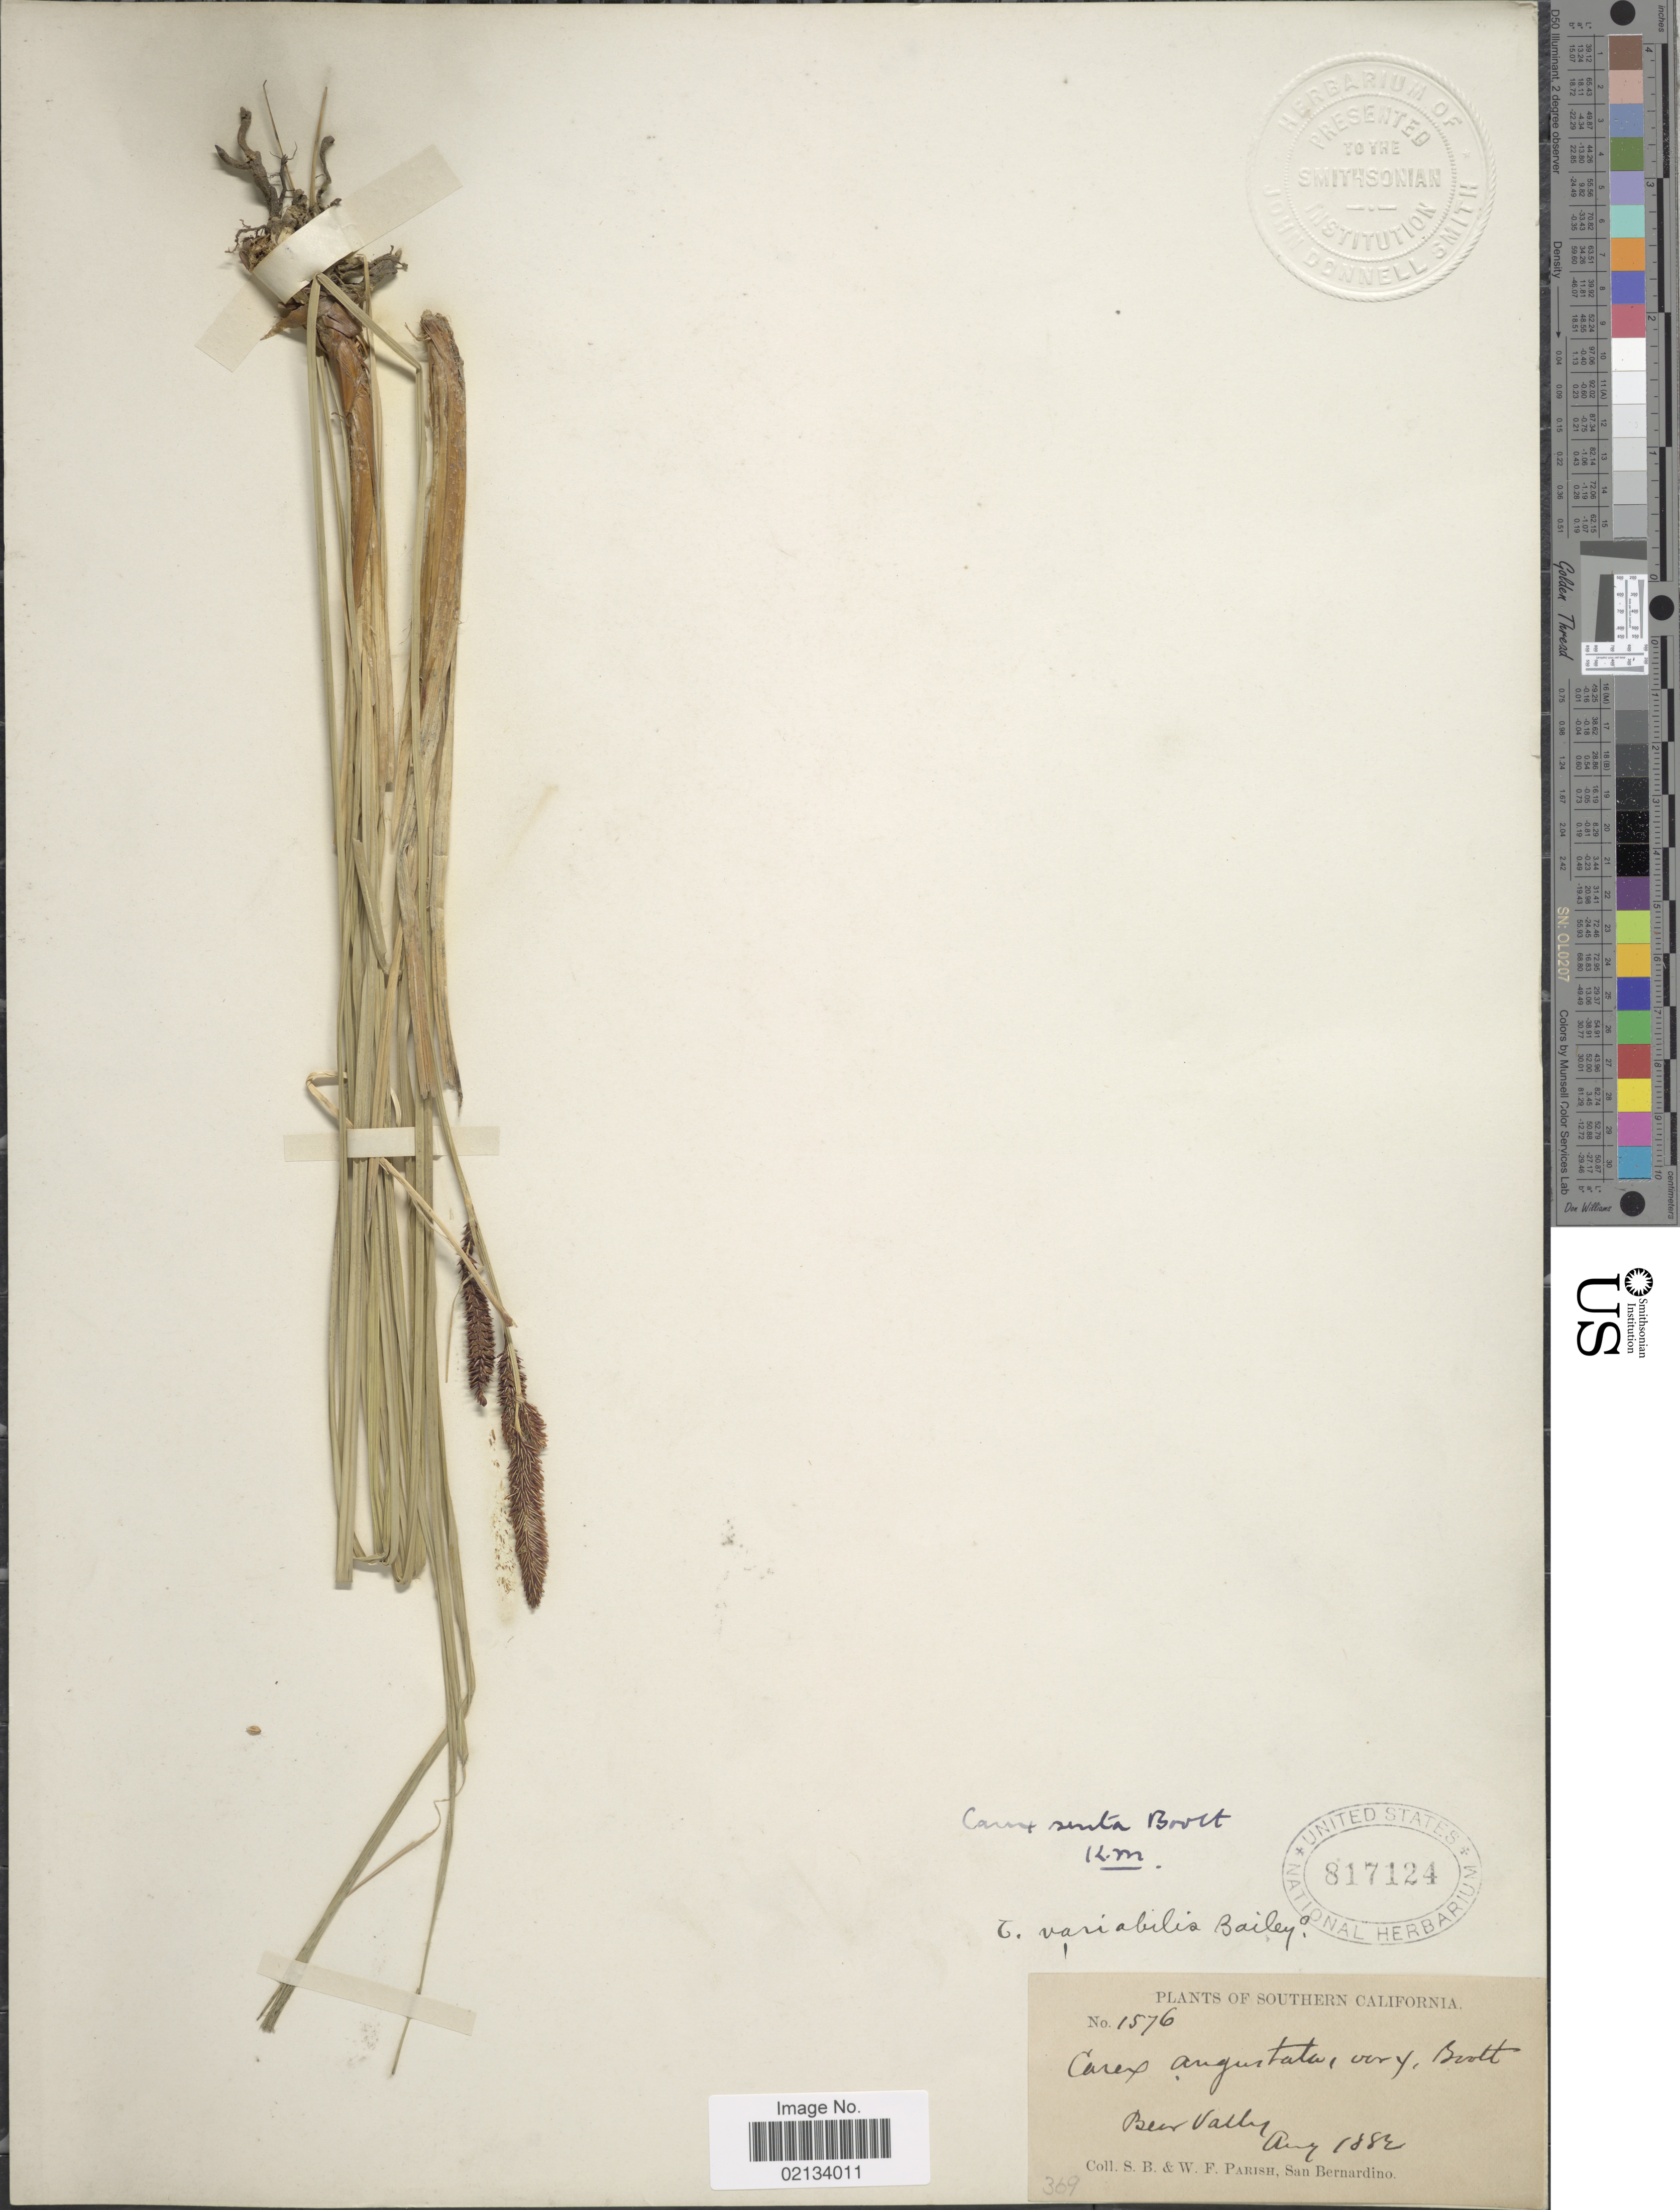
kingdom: Plantae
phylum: Tracheophyta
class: Liliopsida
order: Poales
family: Cyperaceae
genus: Carex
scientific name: Carex senta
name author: Boott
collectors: S. B. Parish & W. F. Parish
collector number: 1576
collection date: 1882-08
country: United States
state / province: California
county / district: San Bernardino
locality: Southern California, Bear Valley.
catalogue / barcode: US 817124